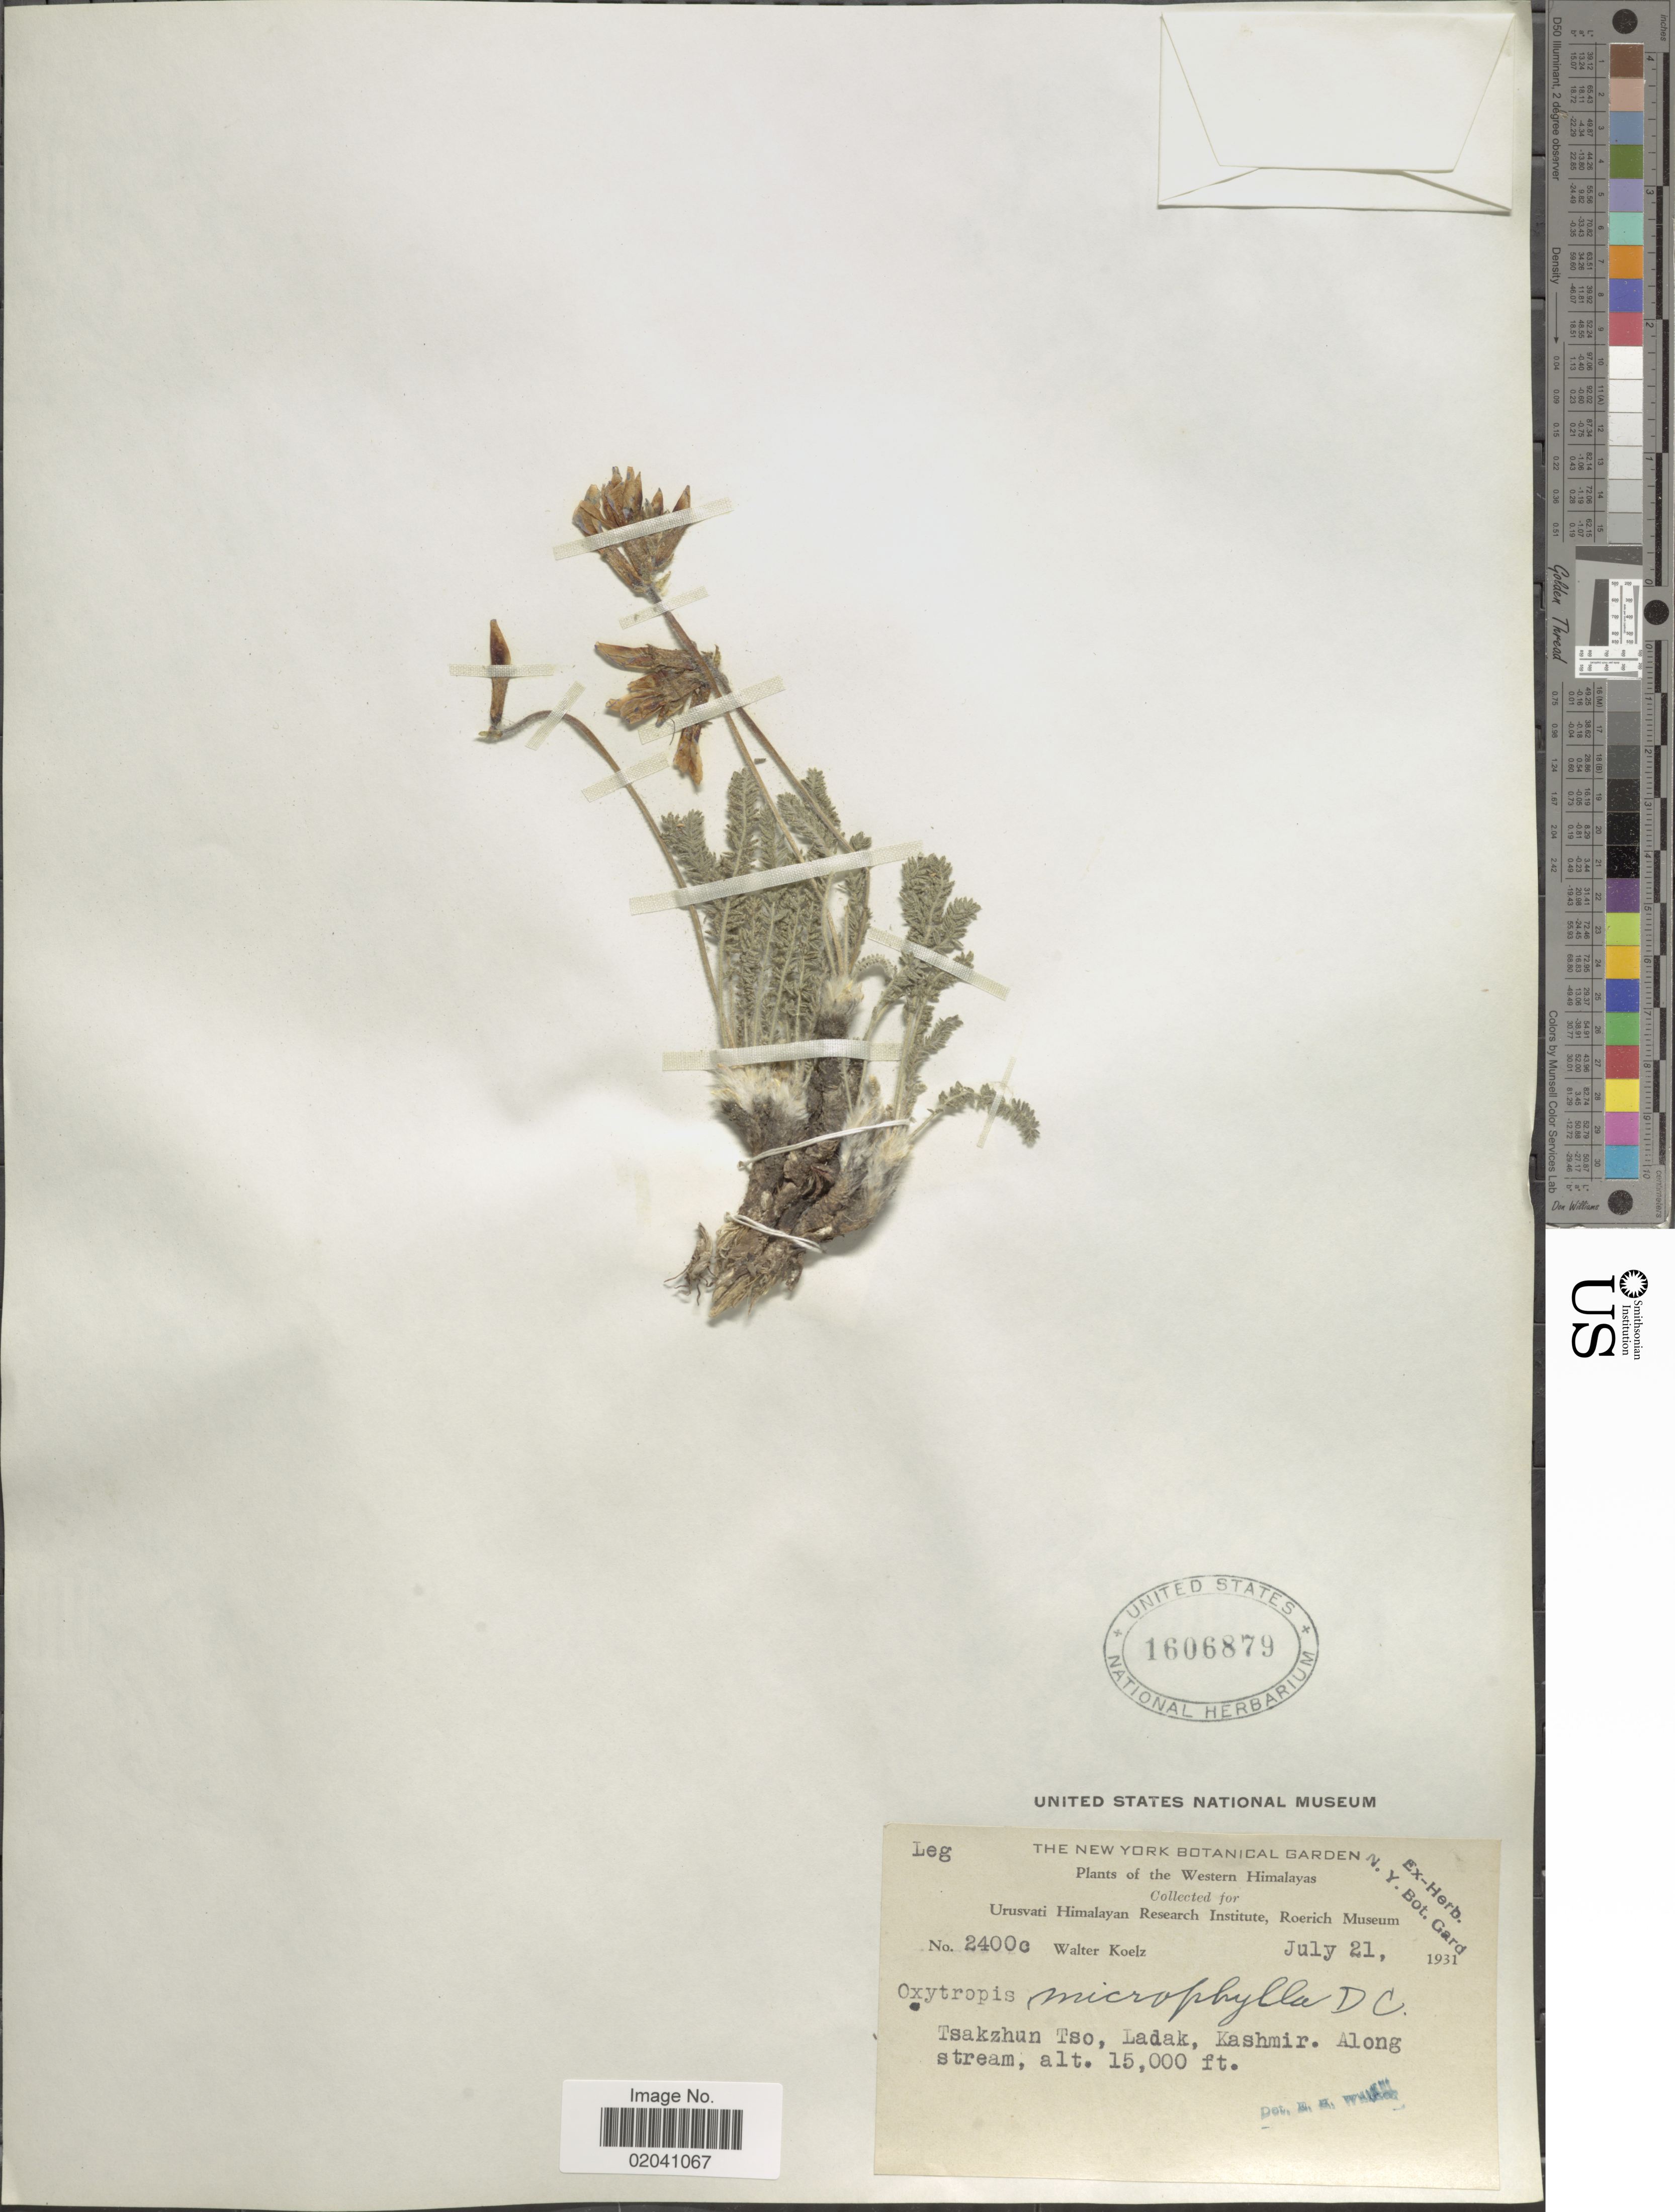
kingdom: Plantae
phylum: Tracheophyta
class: Magnoliopsida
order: Fabales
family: Fabaceae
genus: Oxytropis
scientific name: Oxytropis microphylla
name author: (Pall.) DC.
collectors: W. N. Koelz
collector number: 2400c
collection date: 1931-07-21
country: India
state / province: Ladakh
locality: Western Himalayas, Tsakzhun Tso, Ladak, Kashmir, along stream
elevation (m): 4572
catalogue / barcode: US 1606879